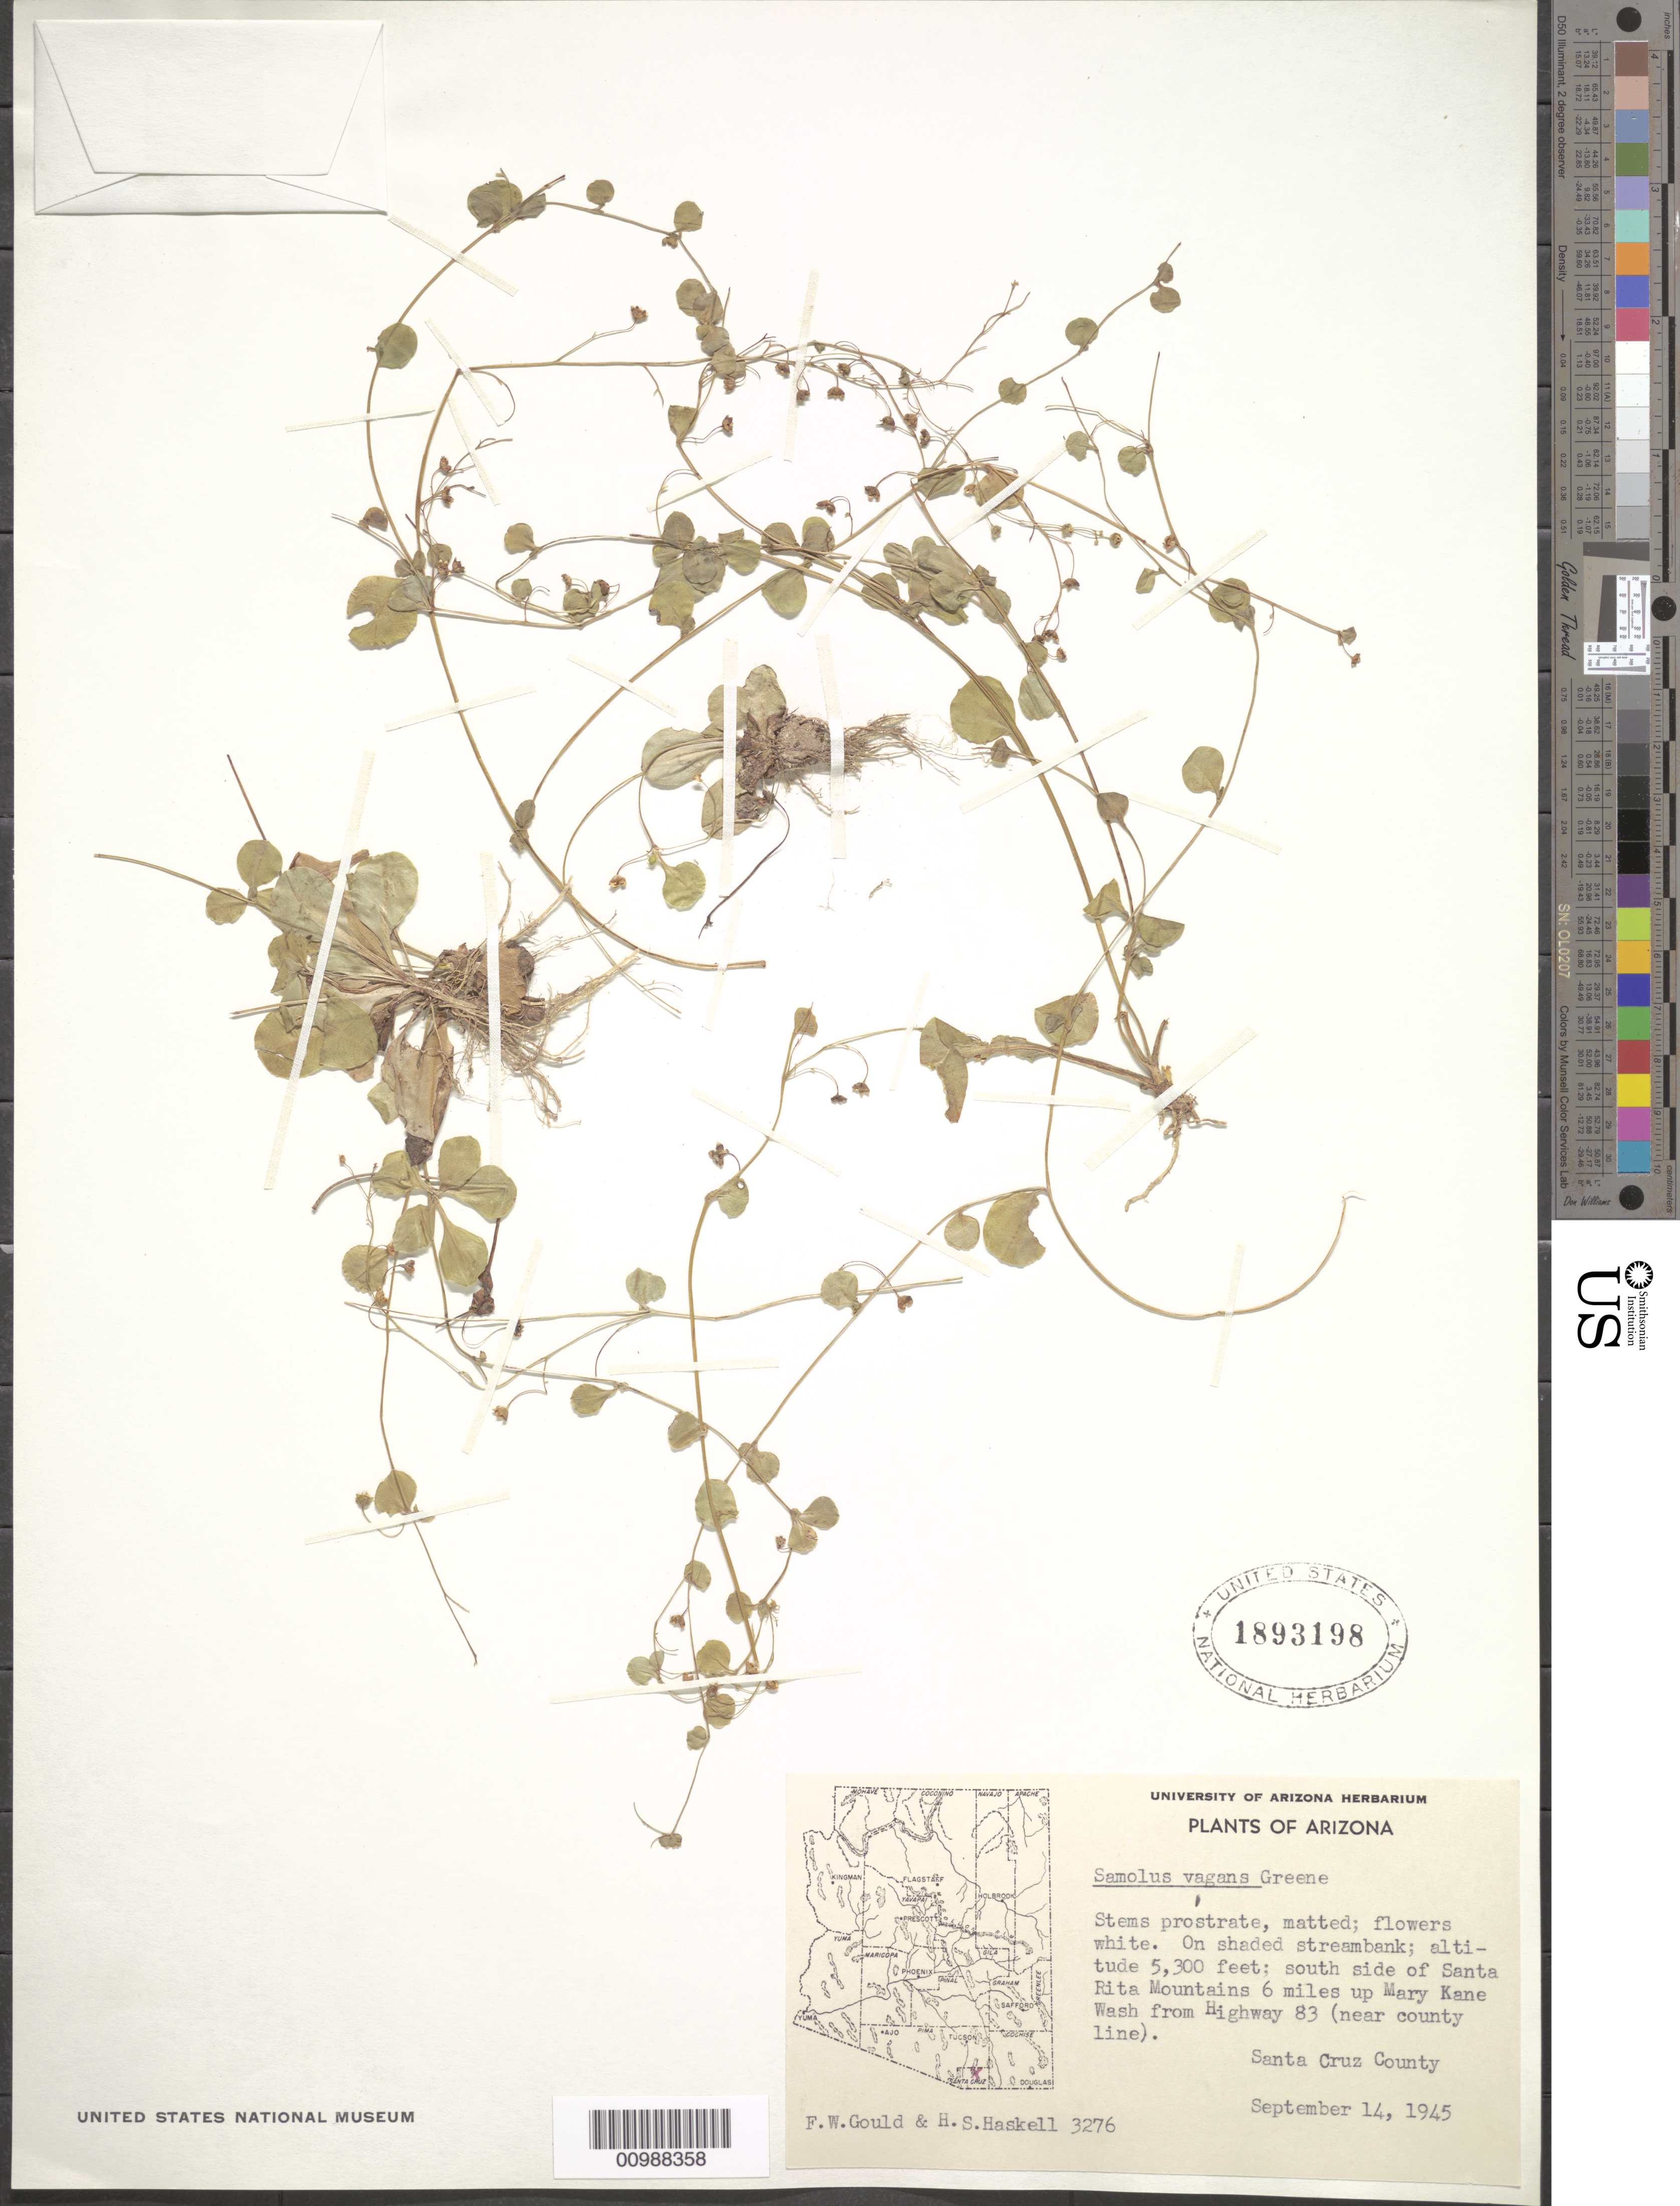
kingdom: Plantae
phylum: Tracheophyta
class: Magnoliopsida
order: Ericales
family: Primulaceae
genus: Samolus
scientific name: Samolus valerandi var. americanus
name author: A. Gray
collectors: F. W. Gould & H. Haskell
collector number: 3276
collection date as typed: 14 Sep 1945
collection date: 1945-09-14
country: United States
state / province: Arizona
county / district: Santa Cruz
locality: On shaded streambank; south side of Santa Rita Mountains 6 miles up Mary Kane Wash from Highway 83 (near county line).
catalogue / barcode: US 1893198